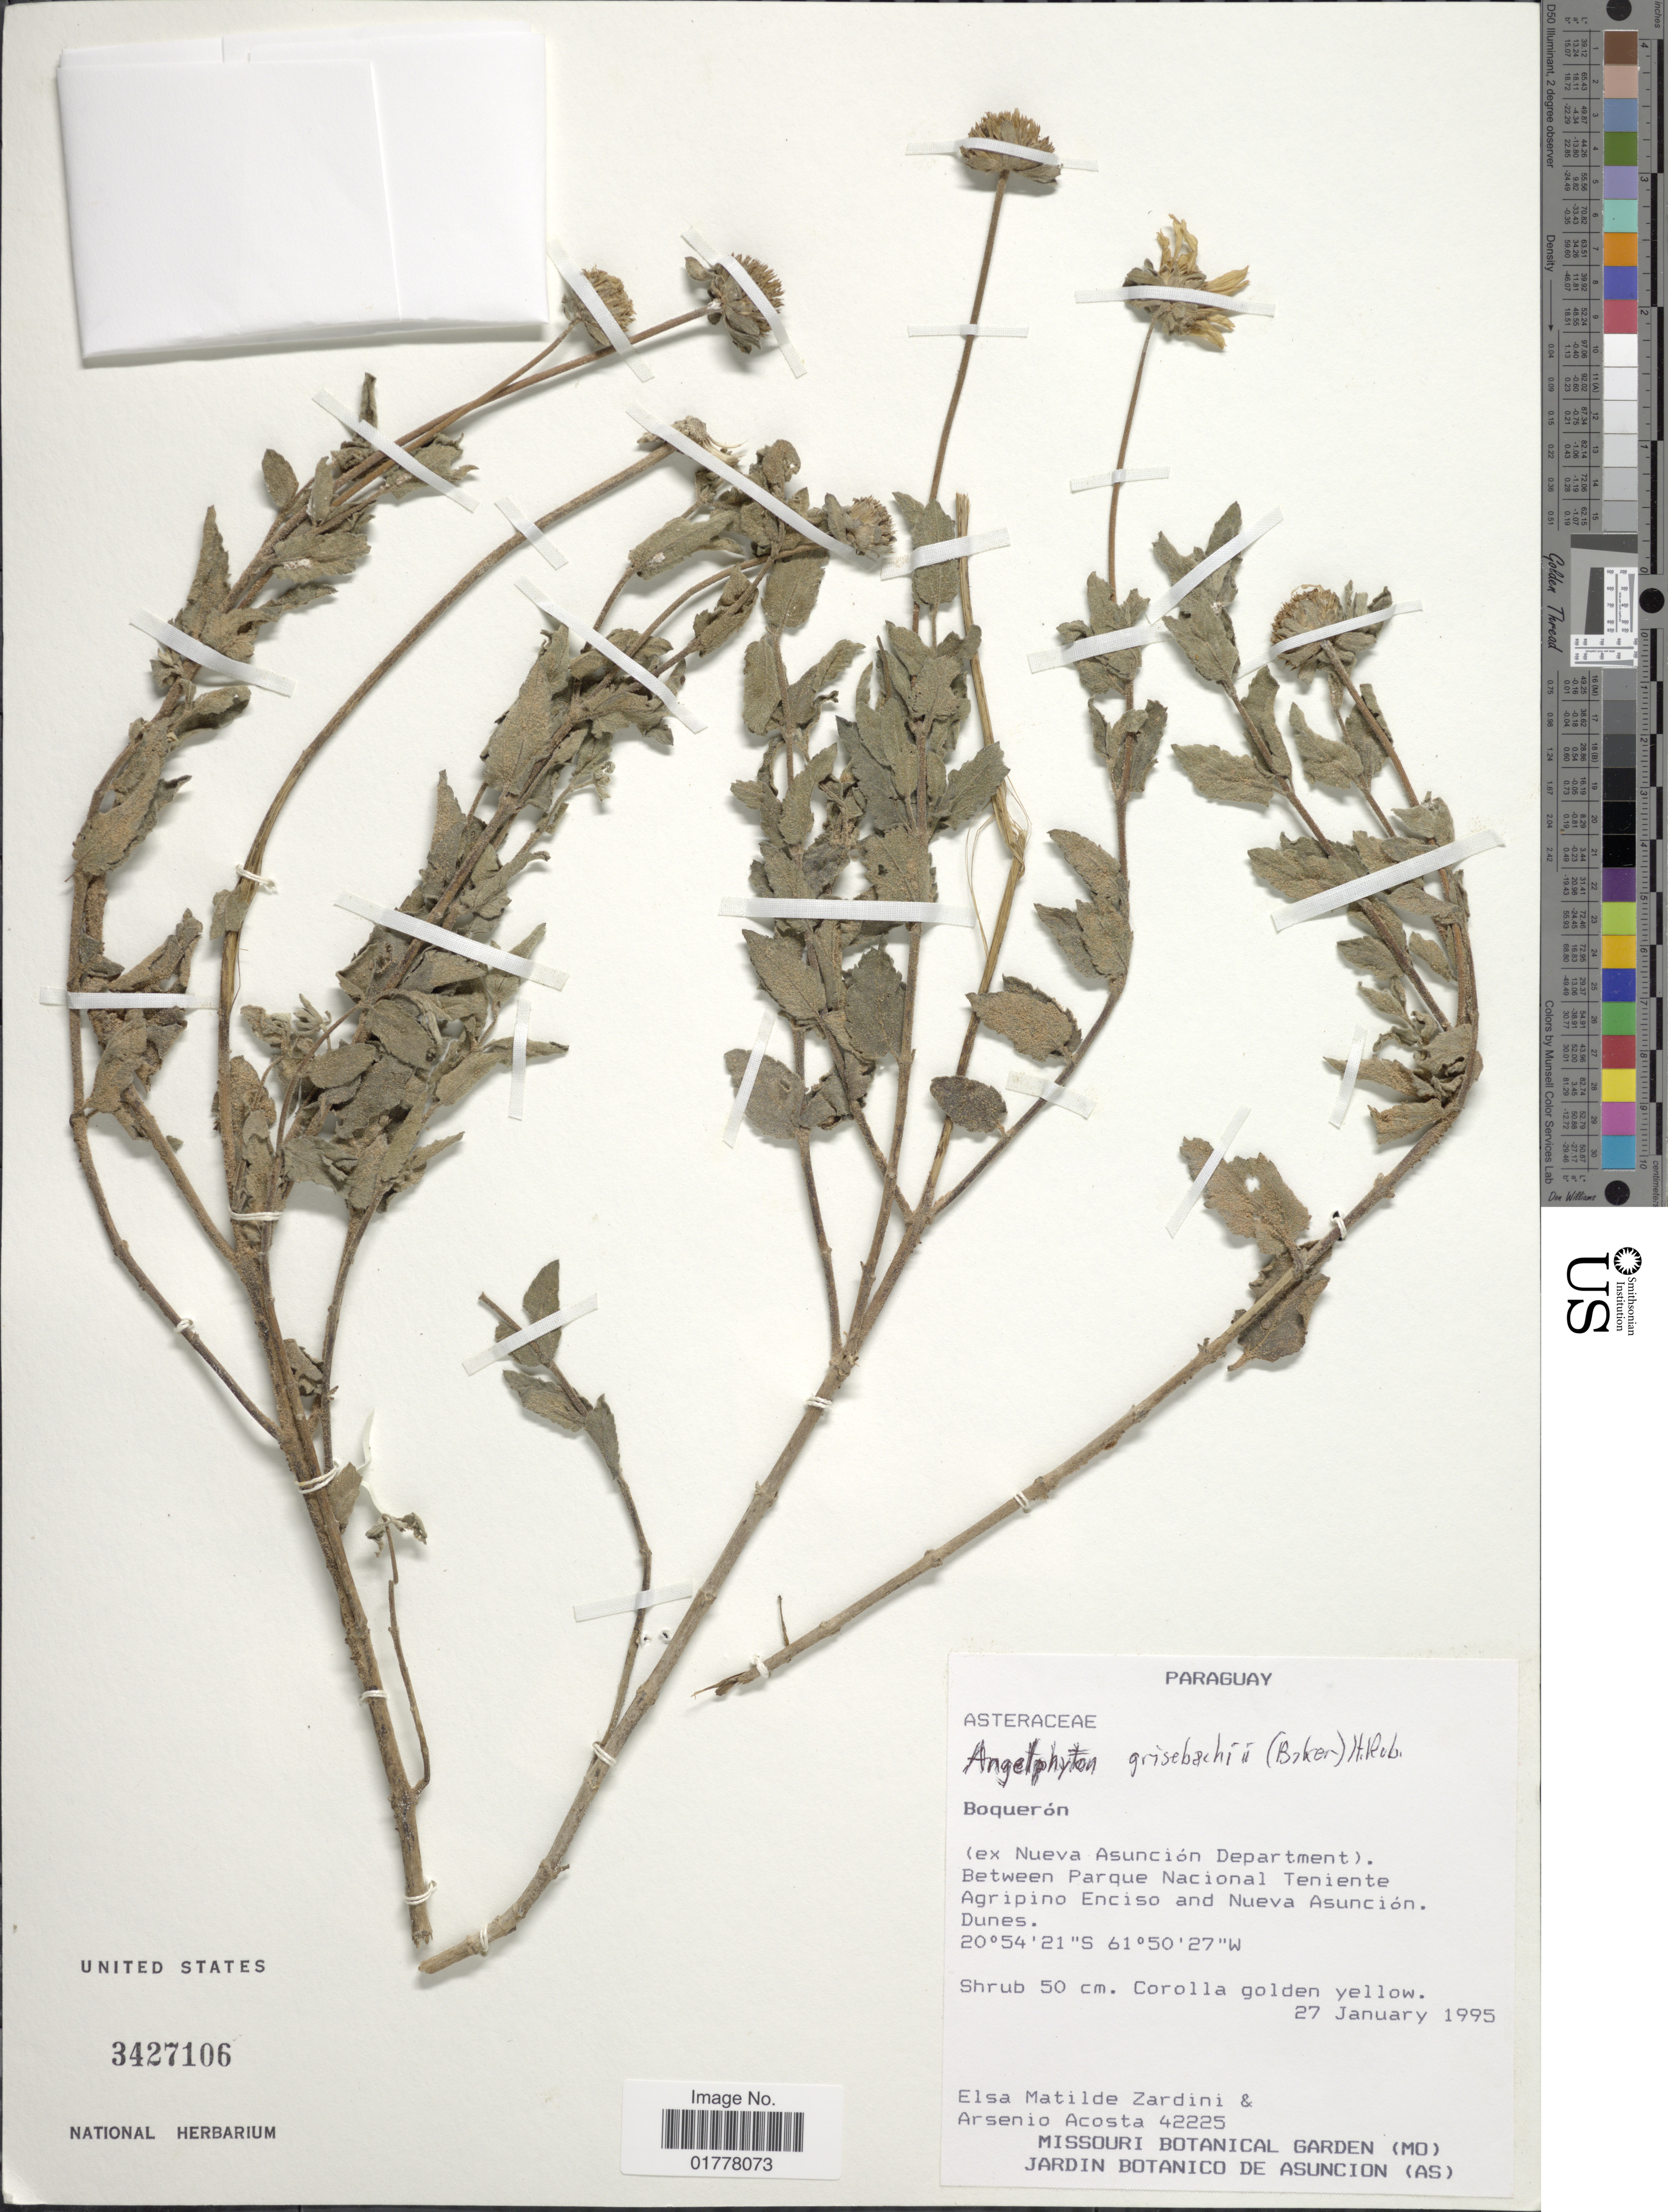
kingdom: Plantae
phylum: Tracheophyta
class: Magnoliopsida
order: Asterales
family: Asteraceae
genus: Angelphytum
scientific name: Angelphytum grisebachii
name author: Baker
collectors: E. M. Zardini & A. Acosta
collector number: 42225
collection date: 1995-01-27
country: Paraguay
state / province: Boqueron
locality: Boquerón. (ex Nueva Asunción Department). Between Parque Nacional Teniente Agripino Enciso and Nueva Asunción. Dunes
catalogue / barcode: US 3427106